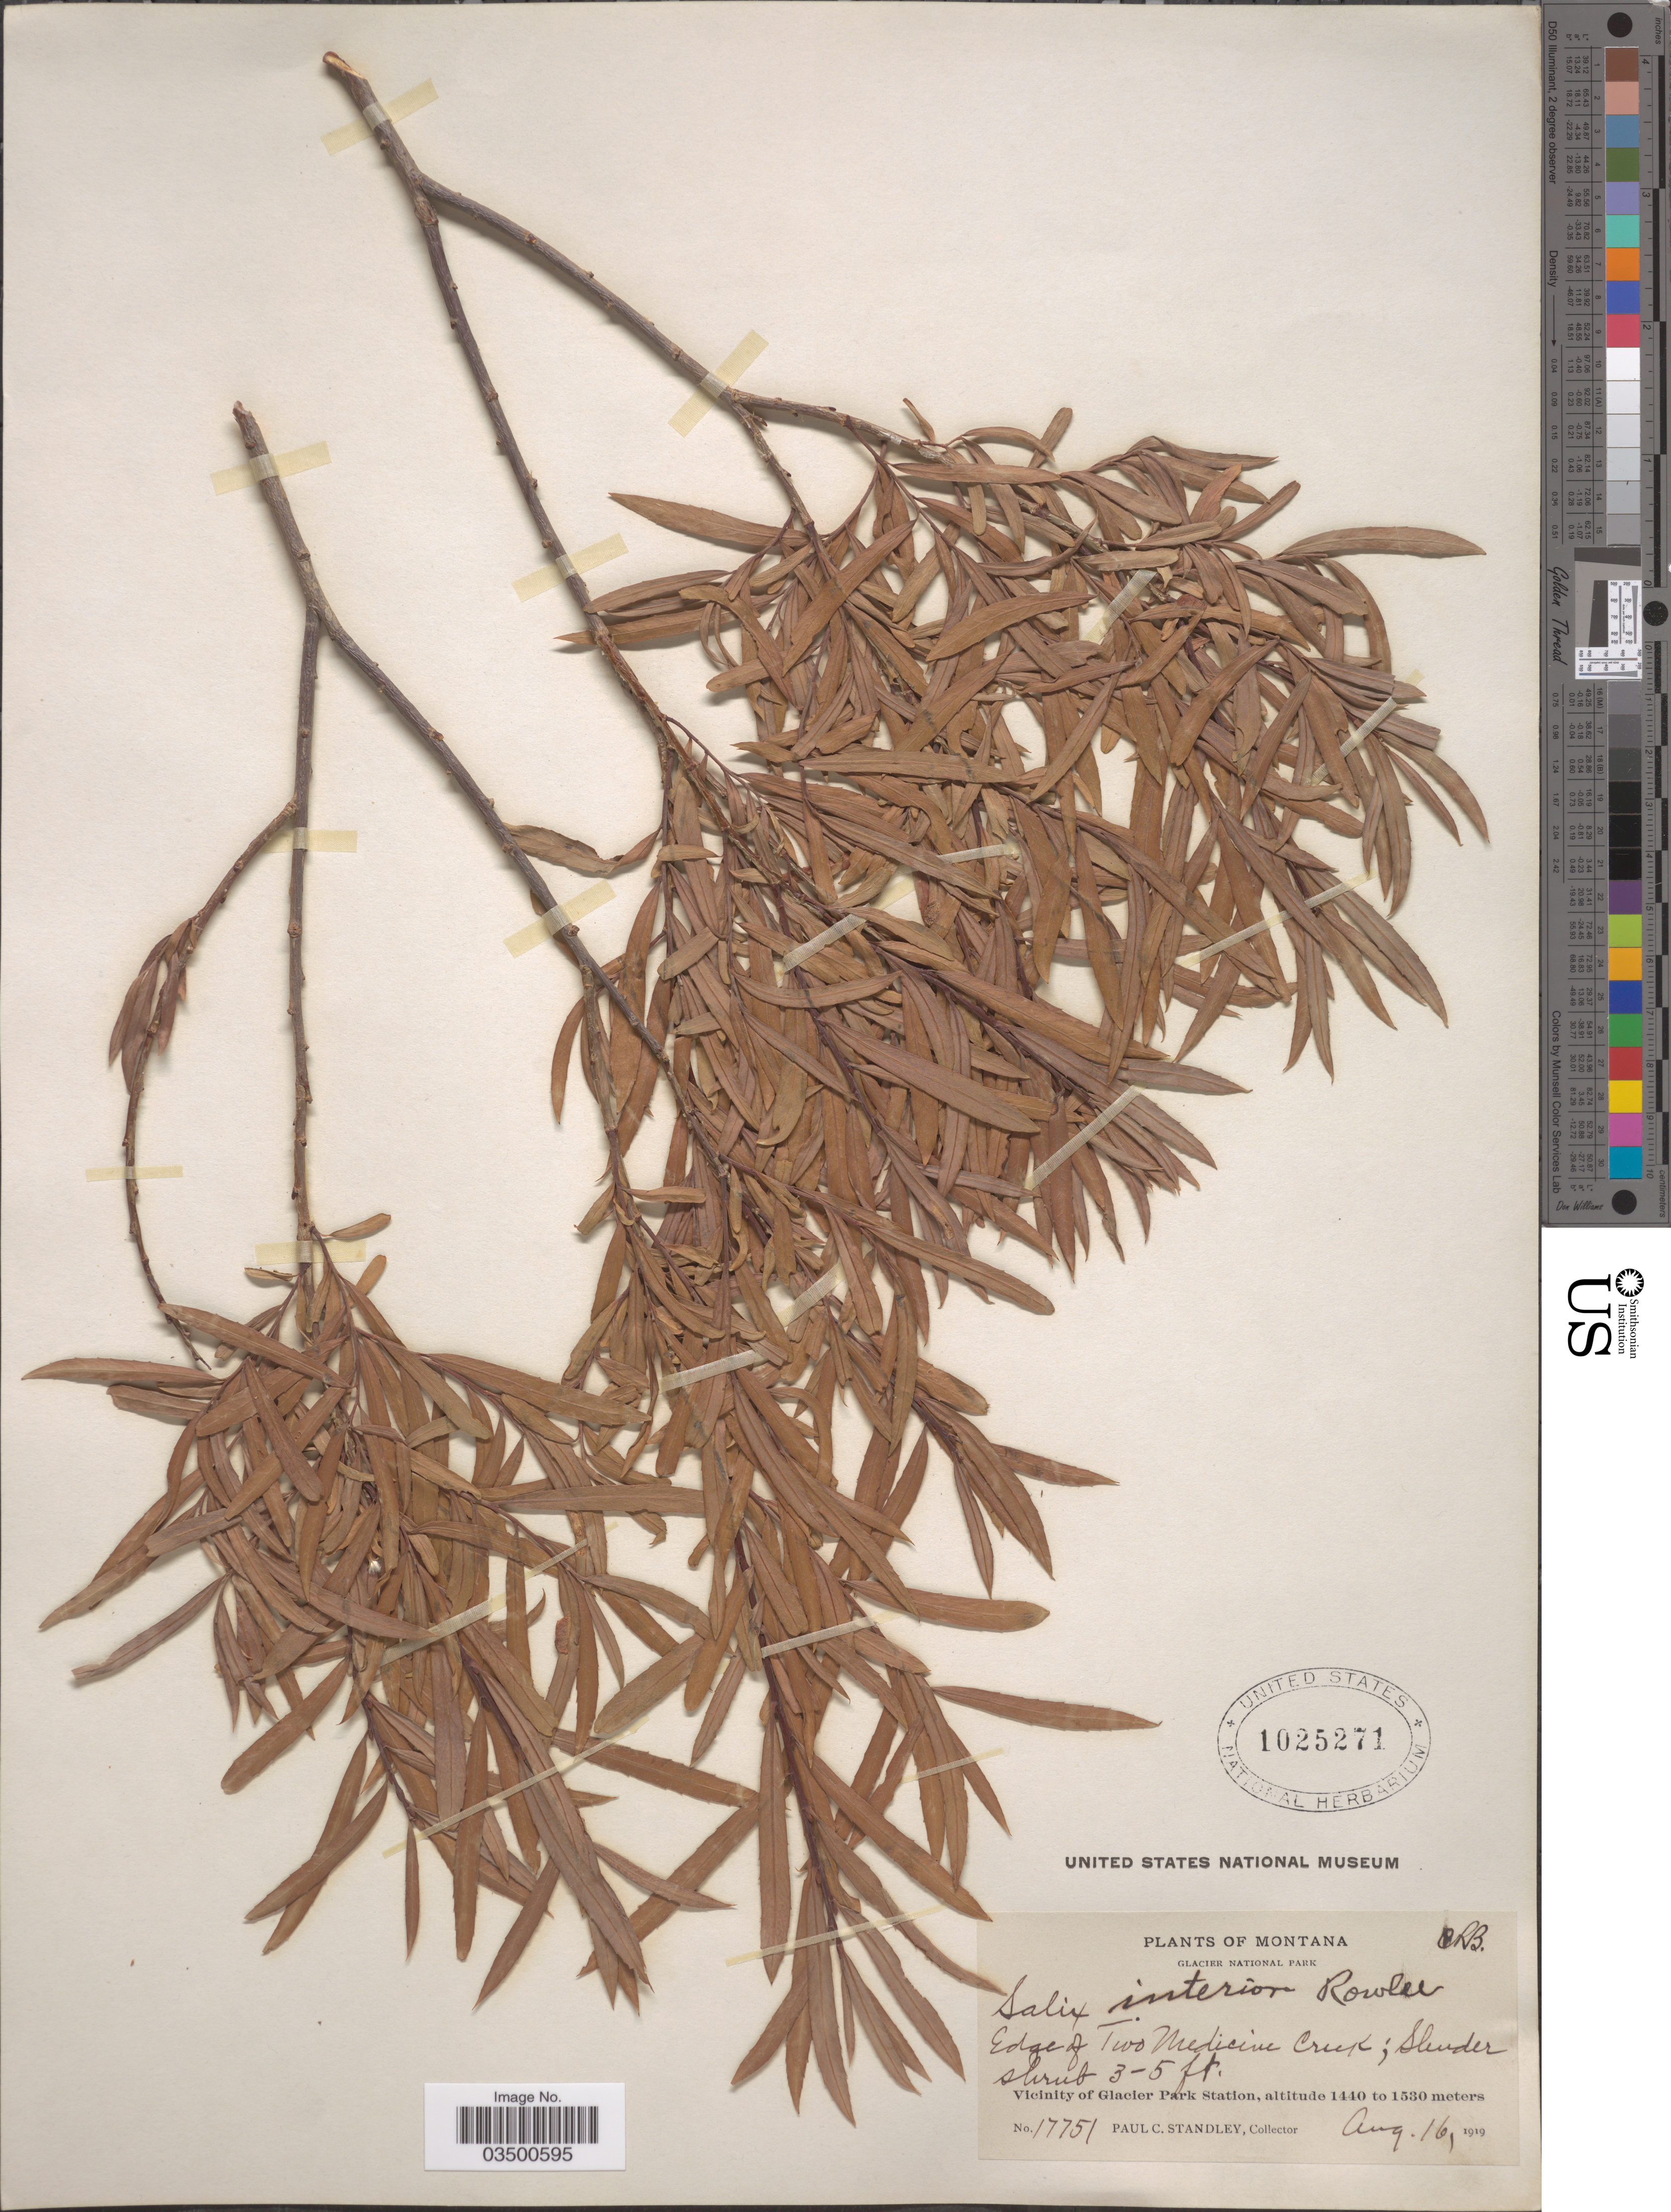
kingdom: Plantae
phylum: Tracheophyta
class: Magnoliopsida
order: Malpighiales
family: Salicaceae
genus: Salix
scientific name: Salix interior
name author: Rowlee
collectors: P. C. Standley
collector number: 17751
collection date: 1919-08-16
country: United States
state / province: Montana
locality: Glacier National Park. Edge of Two Medicine Creek. Vicinity of Glacier Park Station.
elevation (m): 1440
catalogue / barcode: US 1025271